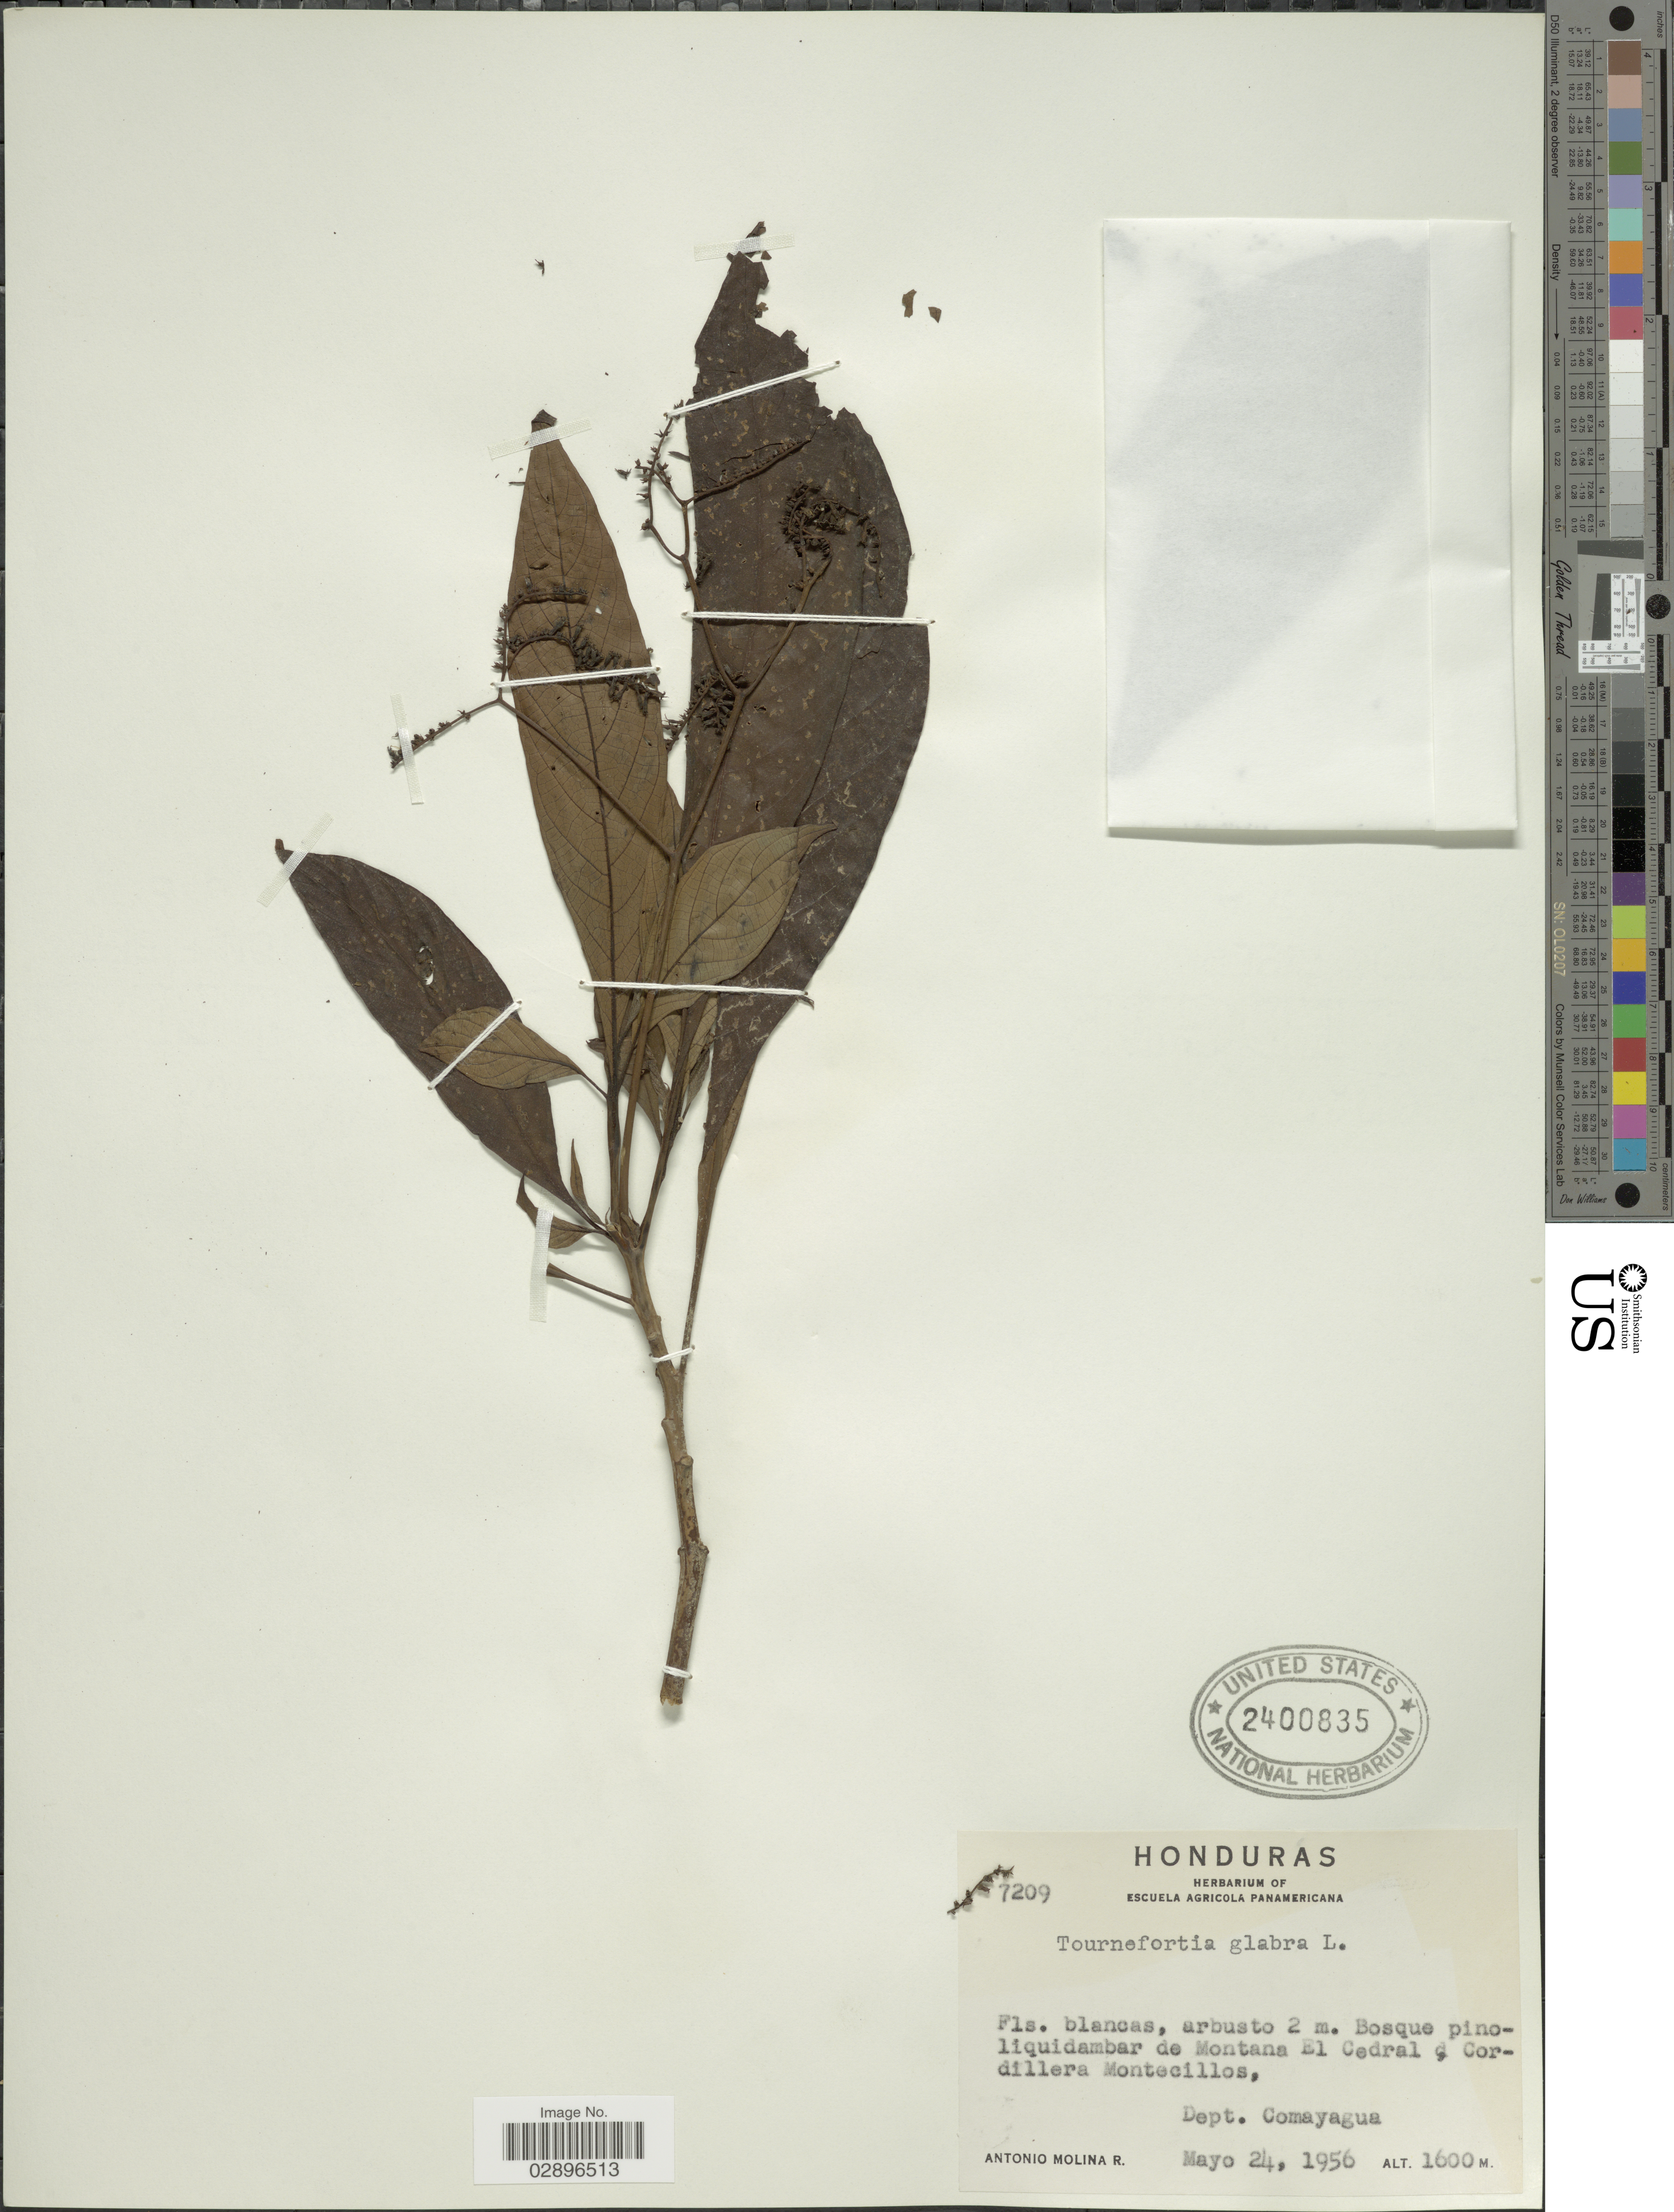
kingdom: Plantae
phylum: Tracheophyta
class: Magnoliopsida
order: Boraginales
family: Heliotropiaceae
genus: Tournefortia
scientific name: Tournefortia glabra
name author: L.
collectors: A. Molina R.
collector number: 7209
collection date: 1956-05-24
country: Honduras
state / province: Comayagua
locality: Bosque pinoliquidambar de Montana El Cedral & Cordillera Montecillos, Dept. Comayagua.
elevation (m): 1600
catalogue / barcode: US 2400835